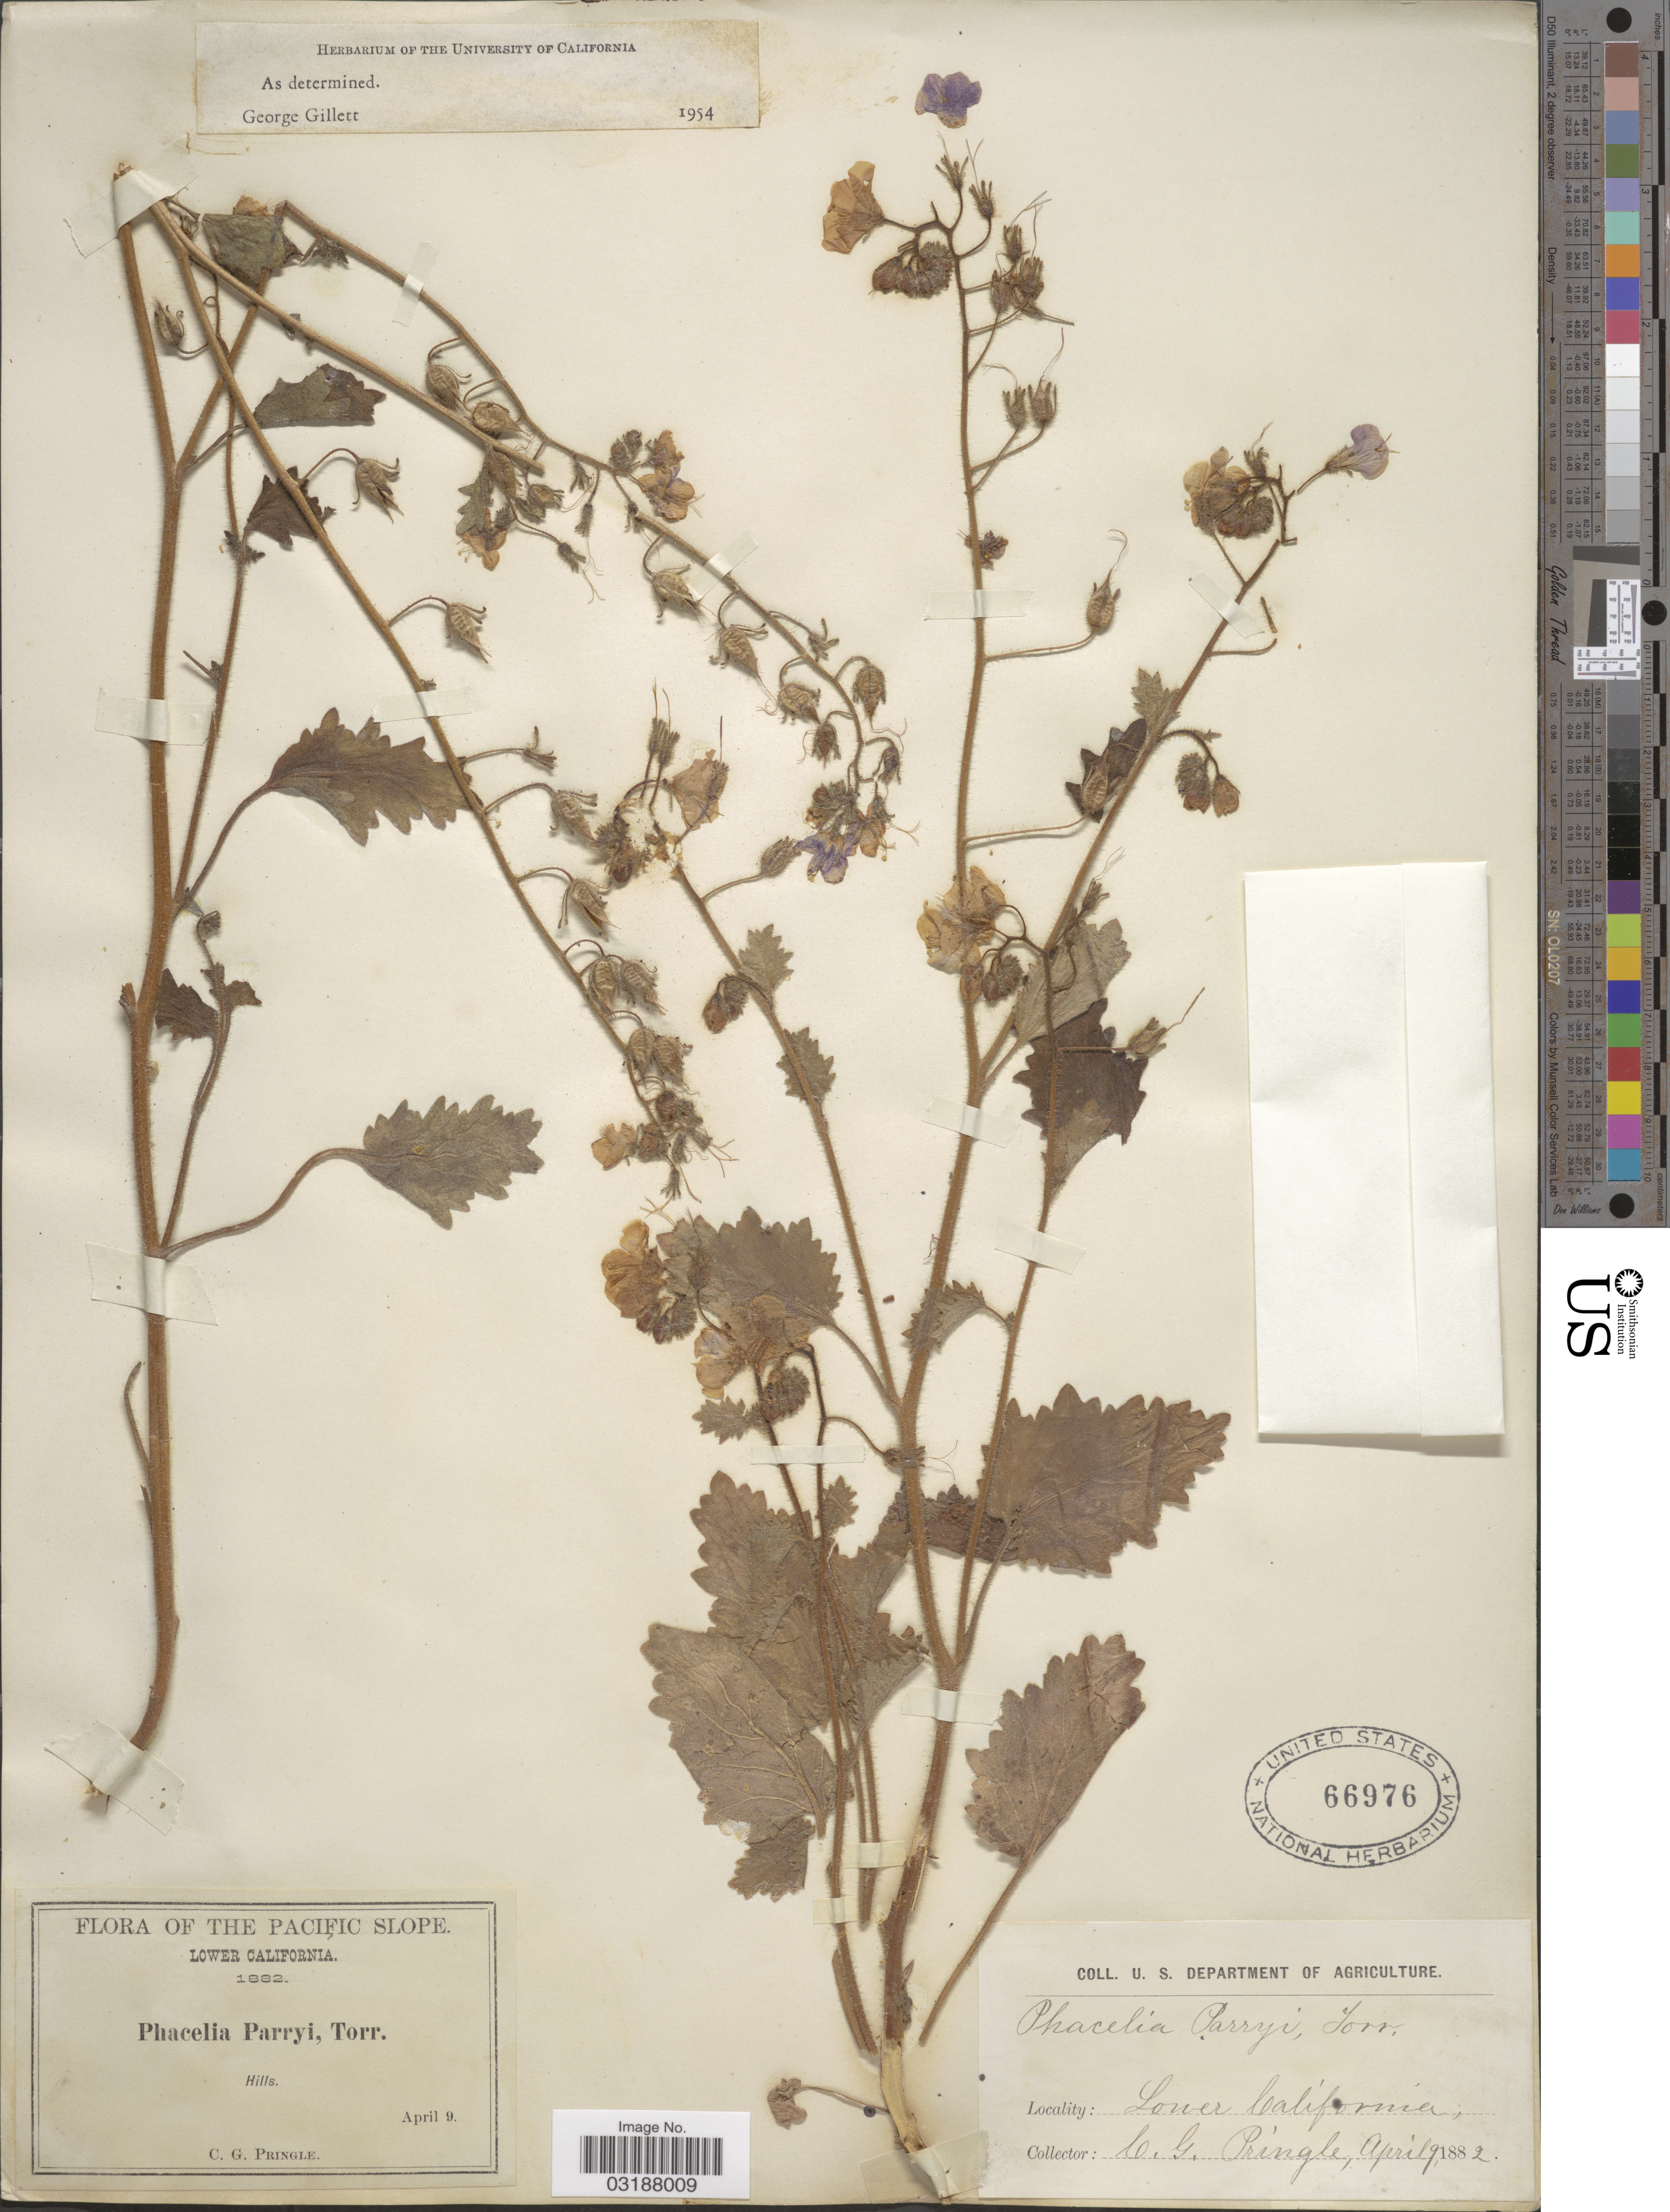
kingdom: Plantae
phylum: Tracheophyta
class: Magnoliopsida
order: Boraginales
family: Hydrophyllaceae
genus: Phacelia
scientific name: Phacelia parryi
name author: Torr. in Emory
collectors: C. G. Pringle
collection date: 1882-04-09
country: Mexico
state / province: Baja California Norte / Baja California Sur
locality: The Pacific Slope, Lower California, Hills.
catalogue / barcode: US 66976